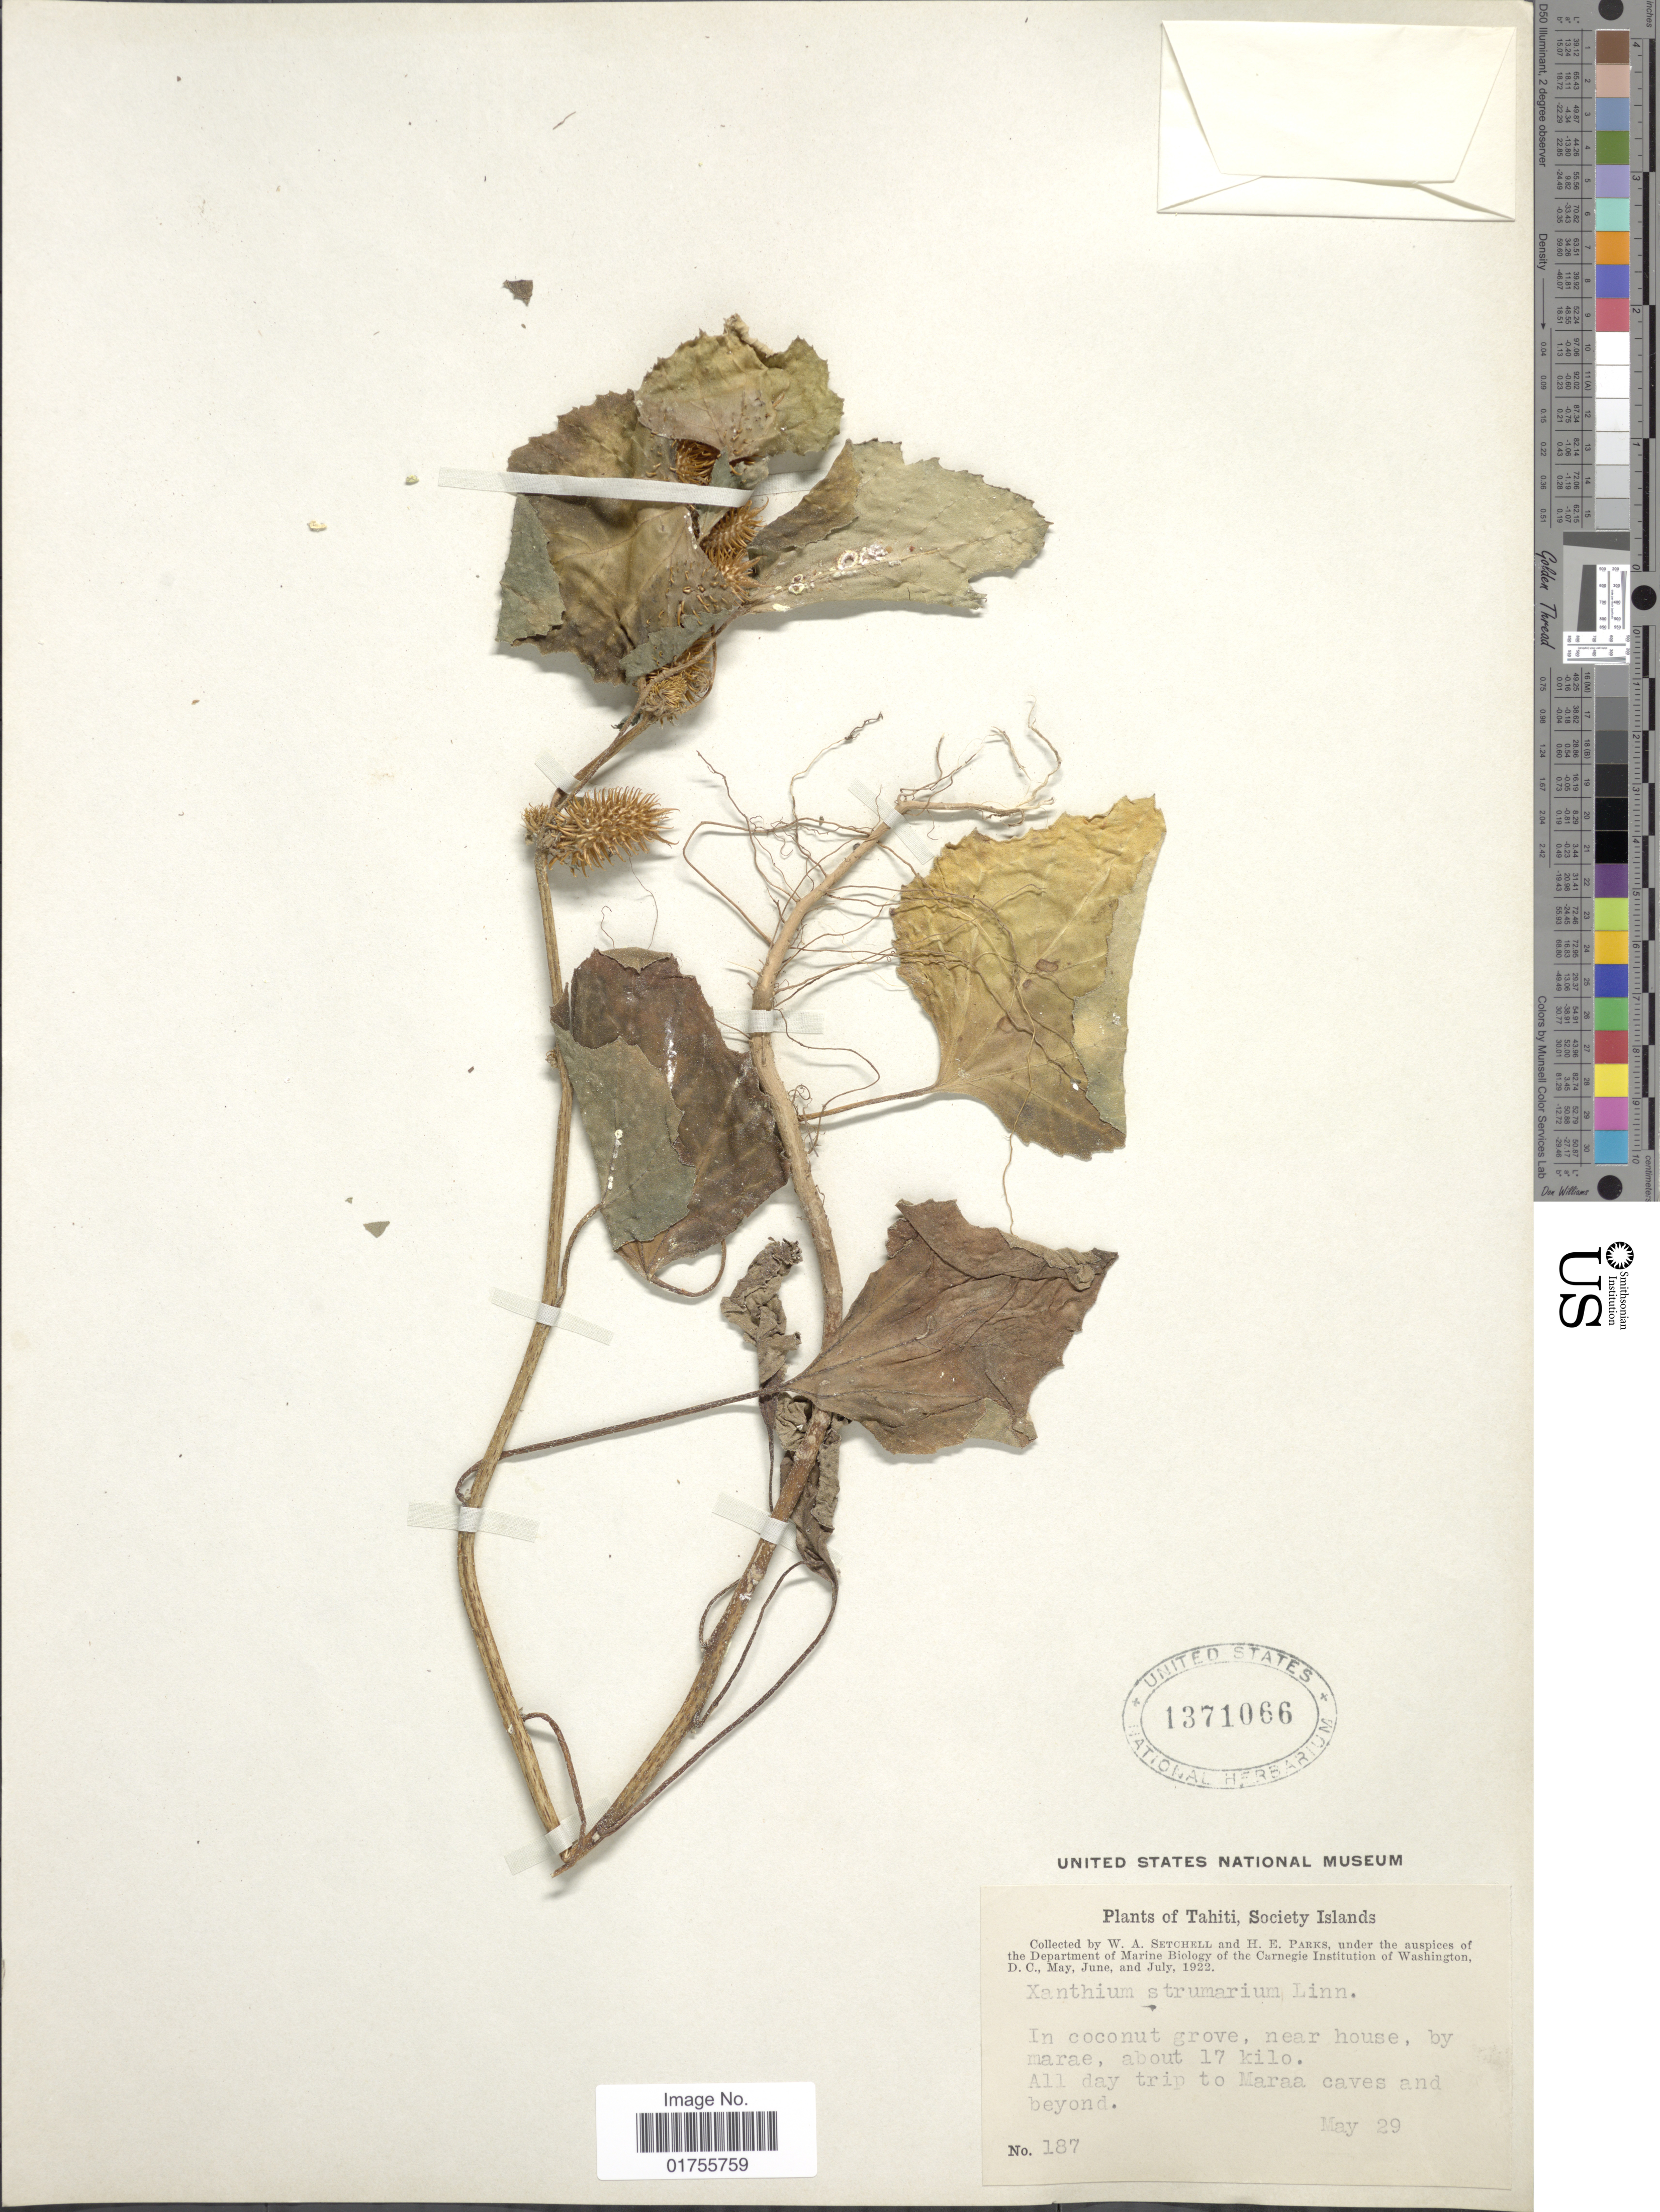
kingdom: Plantae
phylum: Tracheophyta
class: Magnoliopsida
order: Asterales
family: Asteraceae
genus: Xanthium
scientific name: Xanthium strumarium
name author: L.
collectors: W. Setchell & H. E. Parks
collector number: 187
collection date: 1922-05-29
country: French Polynesia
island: Tahiti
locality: Tahiti, Society Island, In coconut grove, near house, by marae, about 17 kilo. All day trip to Maraa caves and beyond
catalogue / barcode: US 1371066